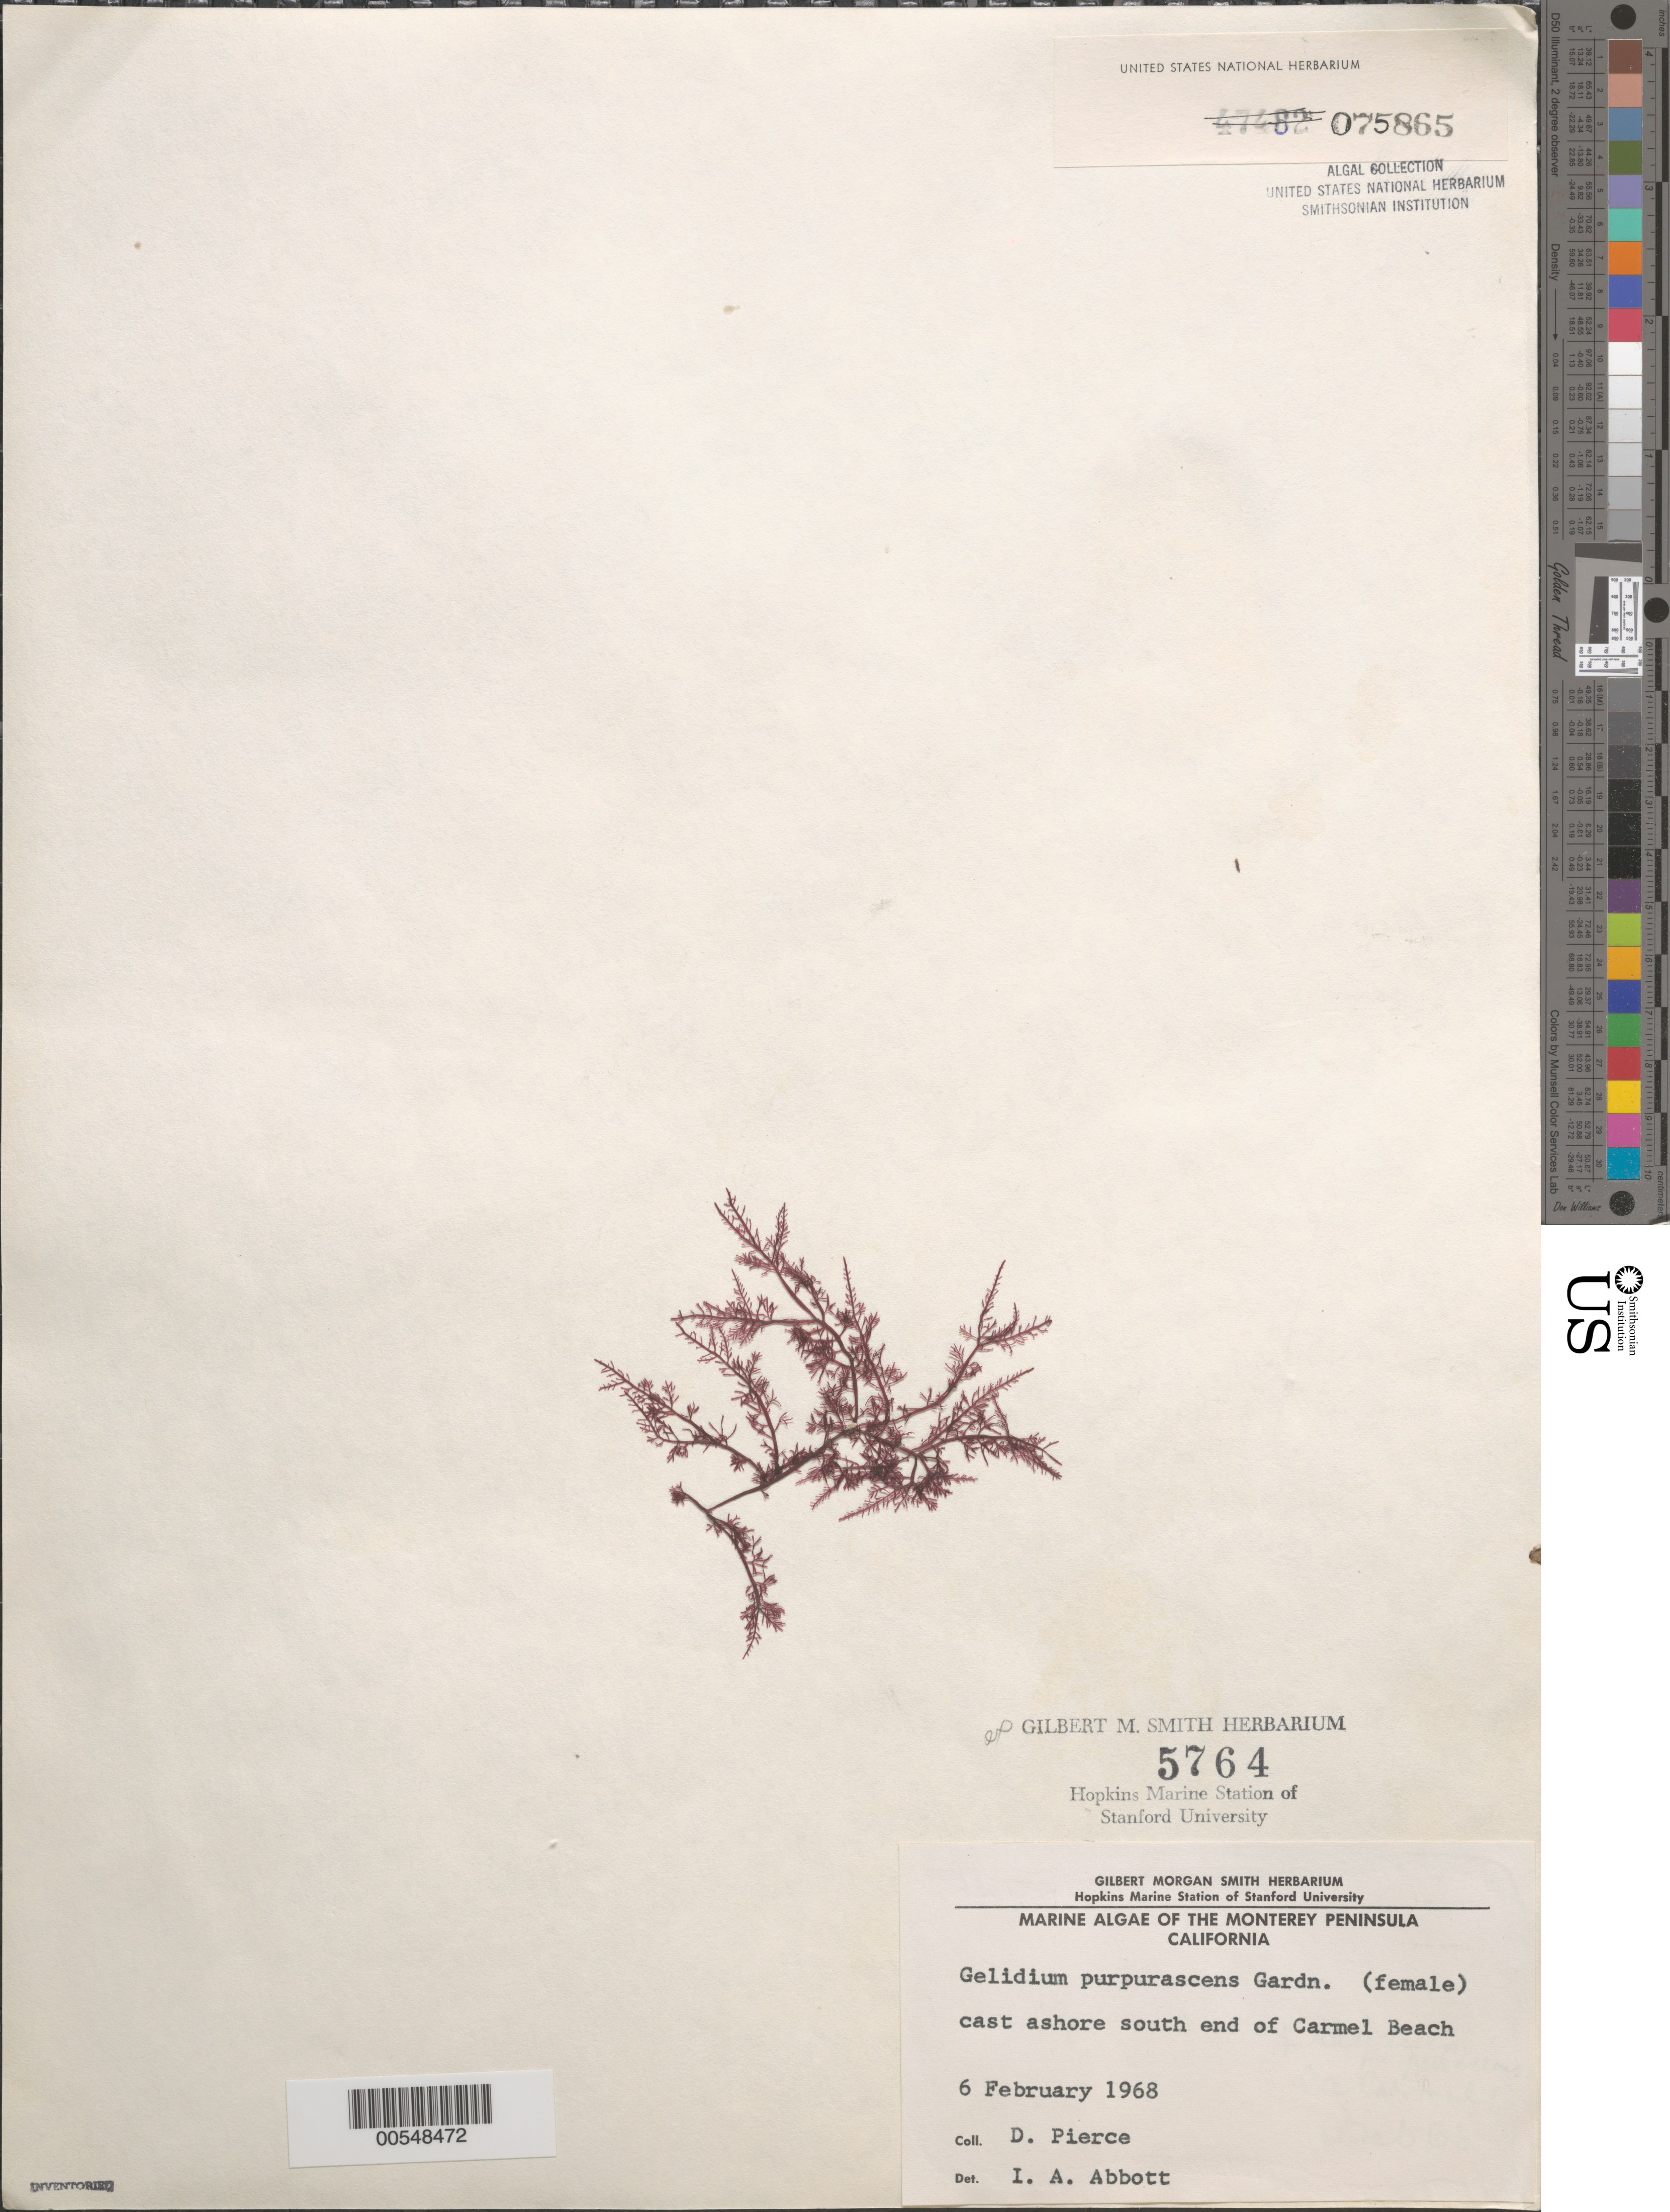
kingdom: Plantae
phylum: Rhodophyta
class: Florideophyceae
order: Gelidiales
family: Gelidiaceae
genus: Gelidium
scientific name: Gelidium purpurascens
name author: N.L. Gardner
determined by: Abbott, Isabella A.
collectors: D. Pierce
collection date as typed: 06 Feb 1968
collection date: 1968-02-06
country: United States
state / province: California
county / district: Monterey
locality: Carmel Beach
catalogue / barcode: US 75865